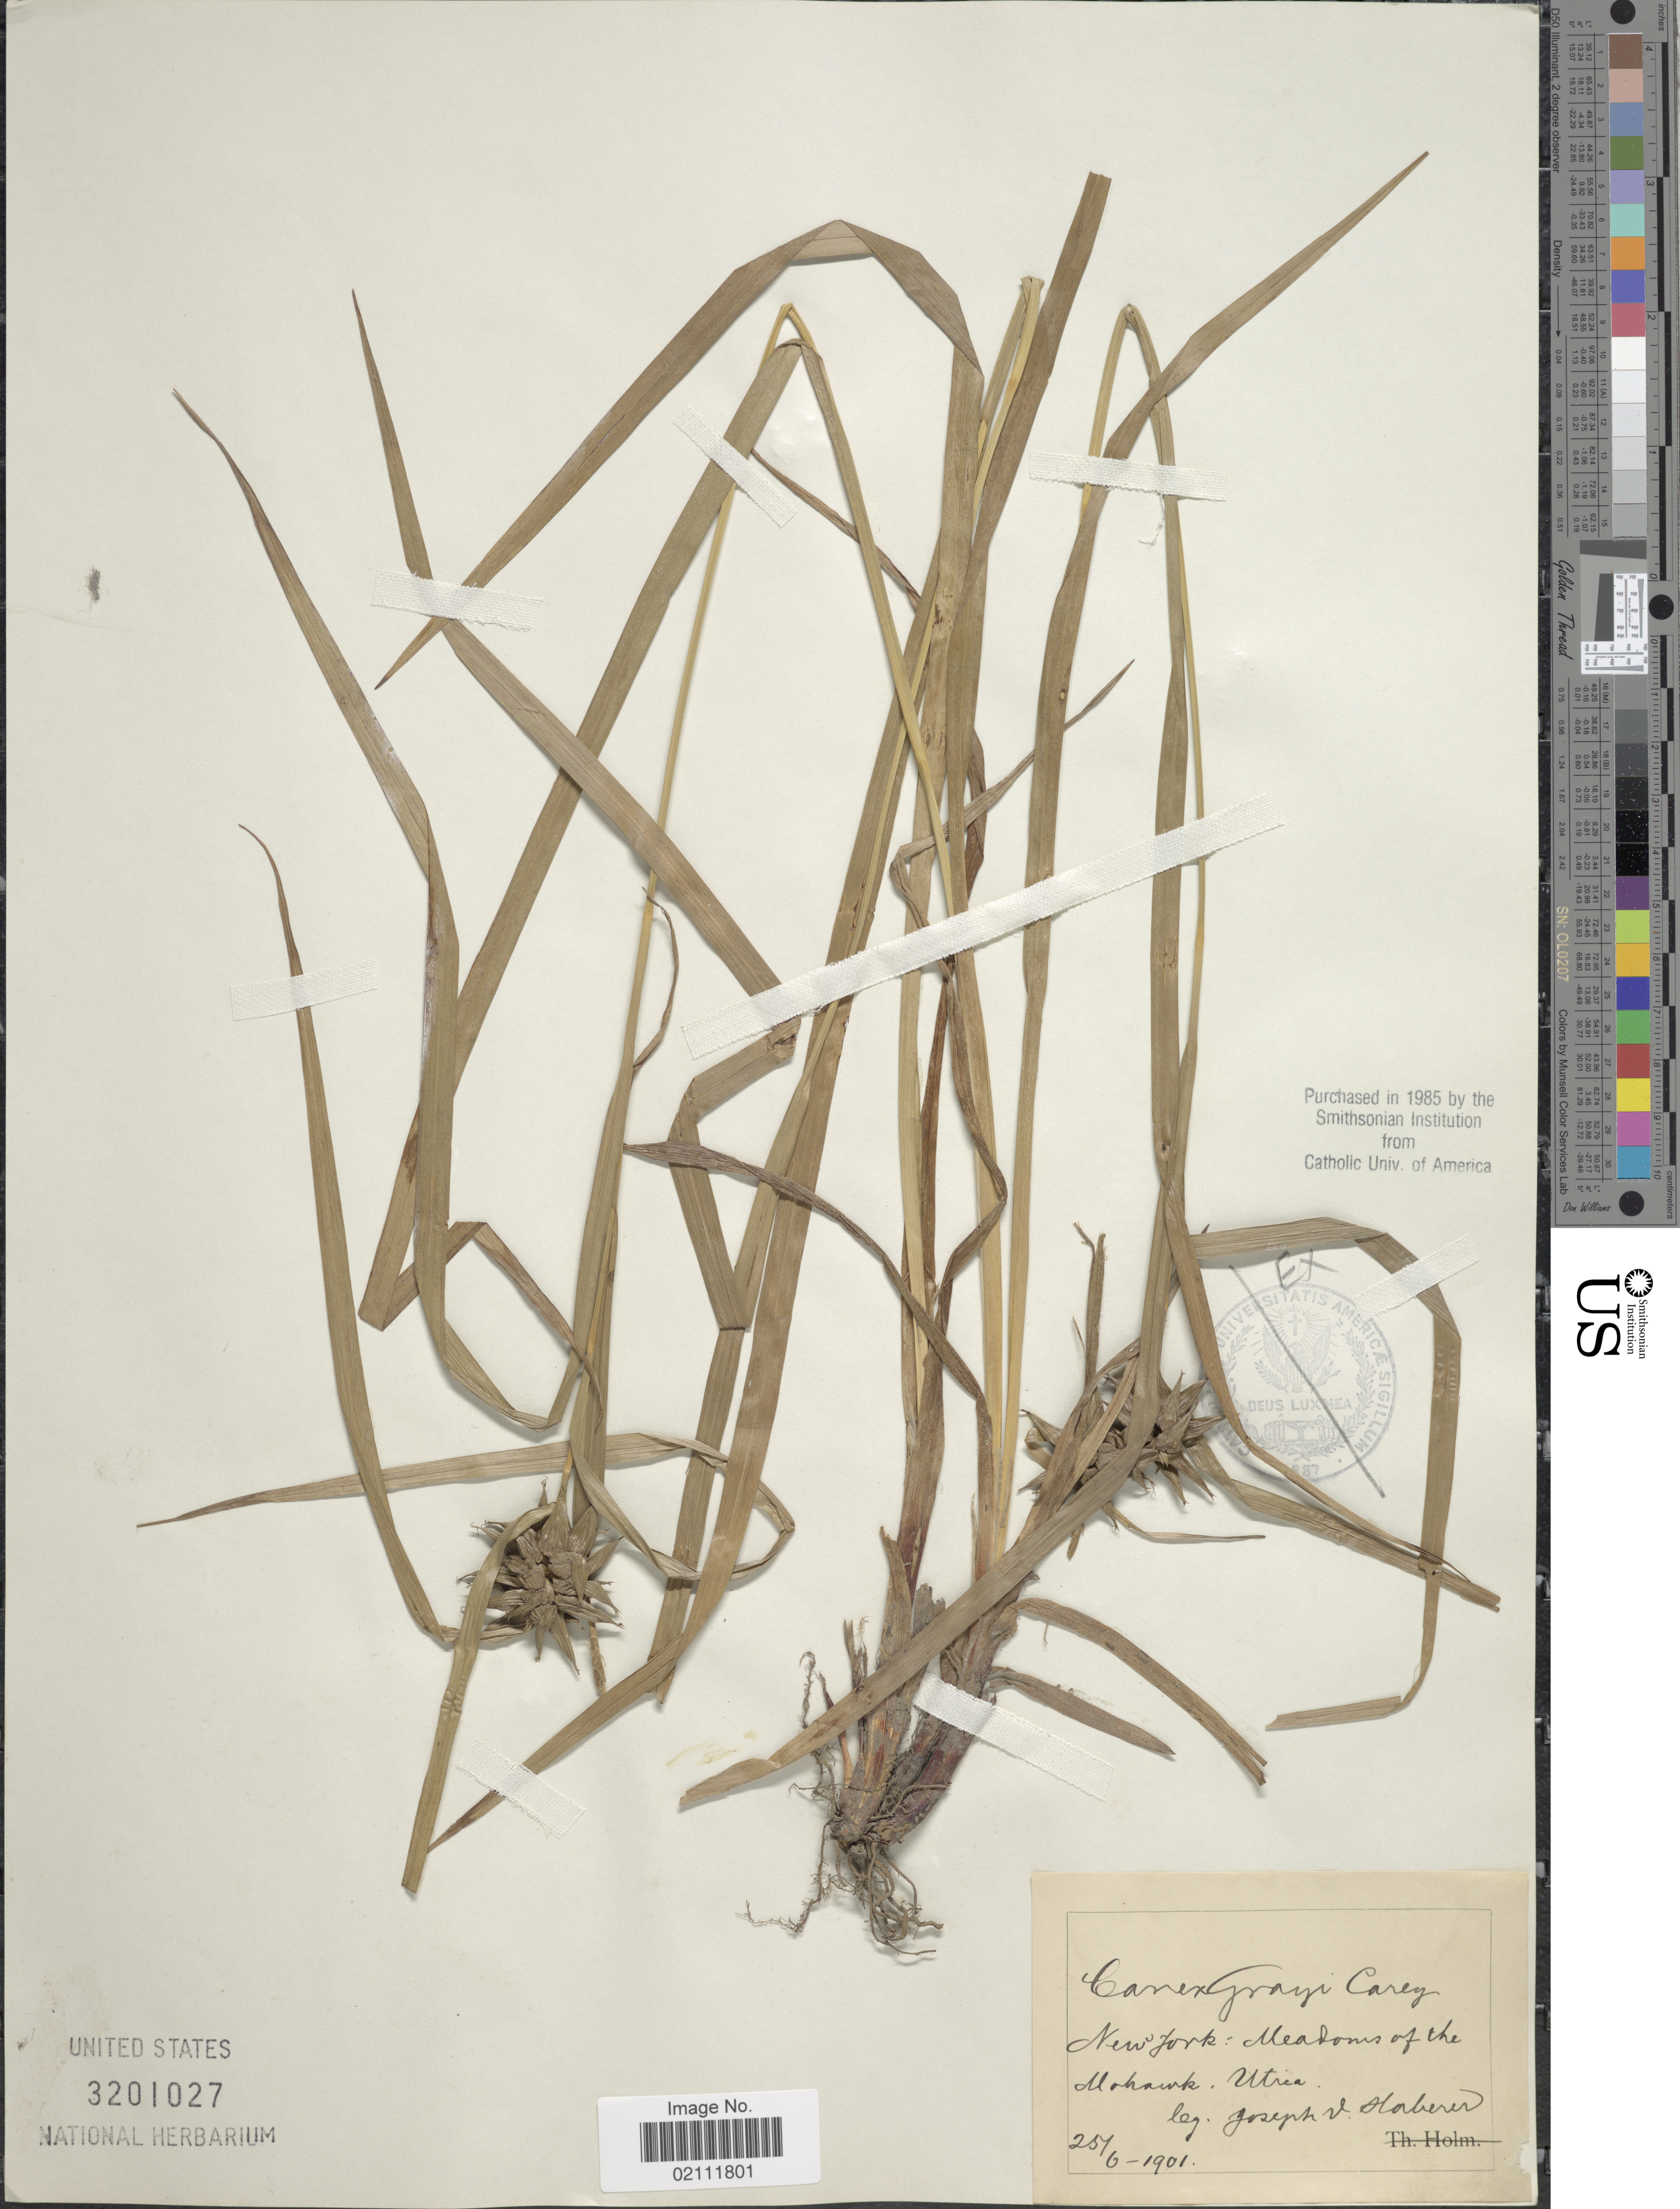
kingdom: Plantae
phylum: Tracheophyta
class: Liliopsida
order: Poales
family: Cyperaceae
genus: Carex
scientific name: Carex grayi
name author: J. Carey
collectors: J. V. Haberer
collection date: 1901-06-25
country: United States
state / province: New York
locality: Meadows of the Mohawk, Utica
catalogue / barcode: US 3201027